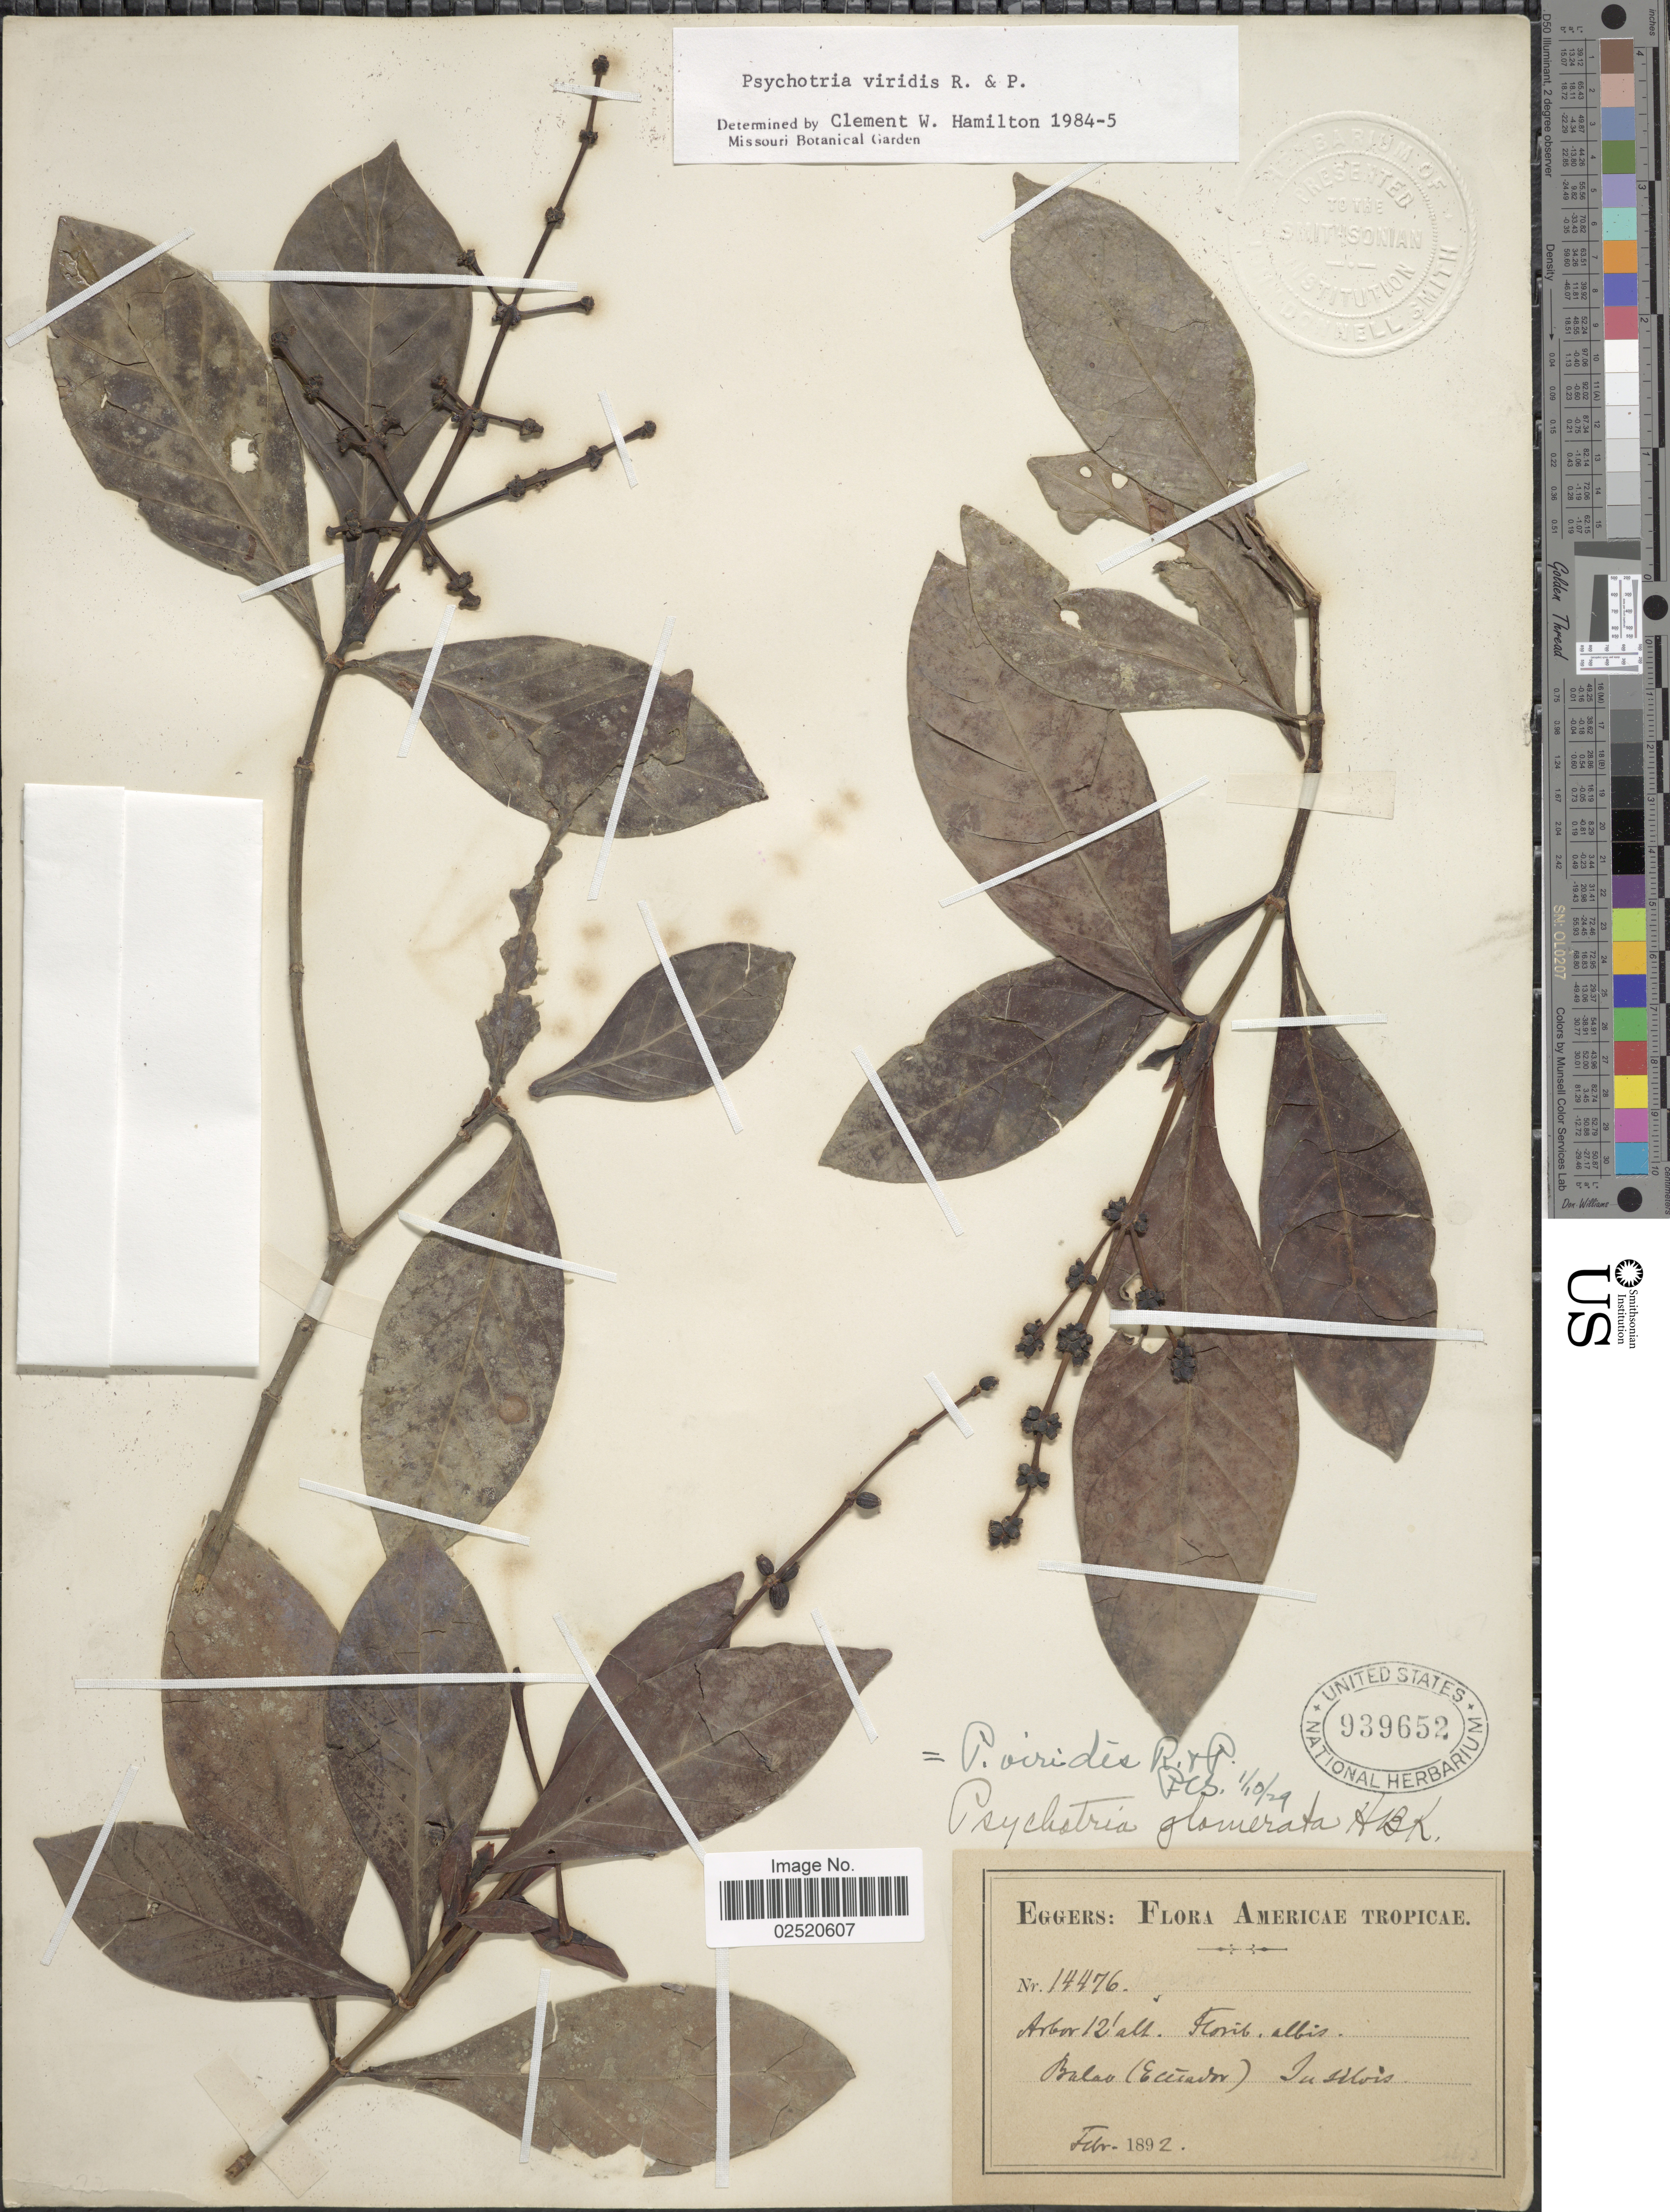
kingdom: Plantae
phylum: Tracheophyta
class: Magnoliopsida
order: Gentianales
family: Rubiaceae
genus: Psychotria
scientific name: Psychotria viridis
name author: Ruiz & Pav.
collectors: -. Eggers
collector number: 14476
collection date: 1892-02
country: Ecuador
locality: Balao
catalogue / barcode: US 939652